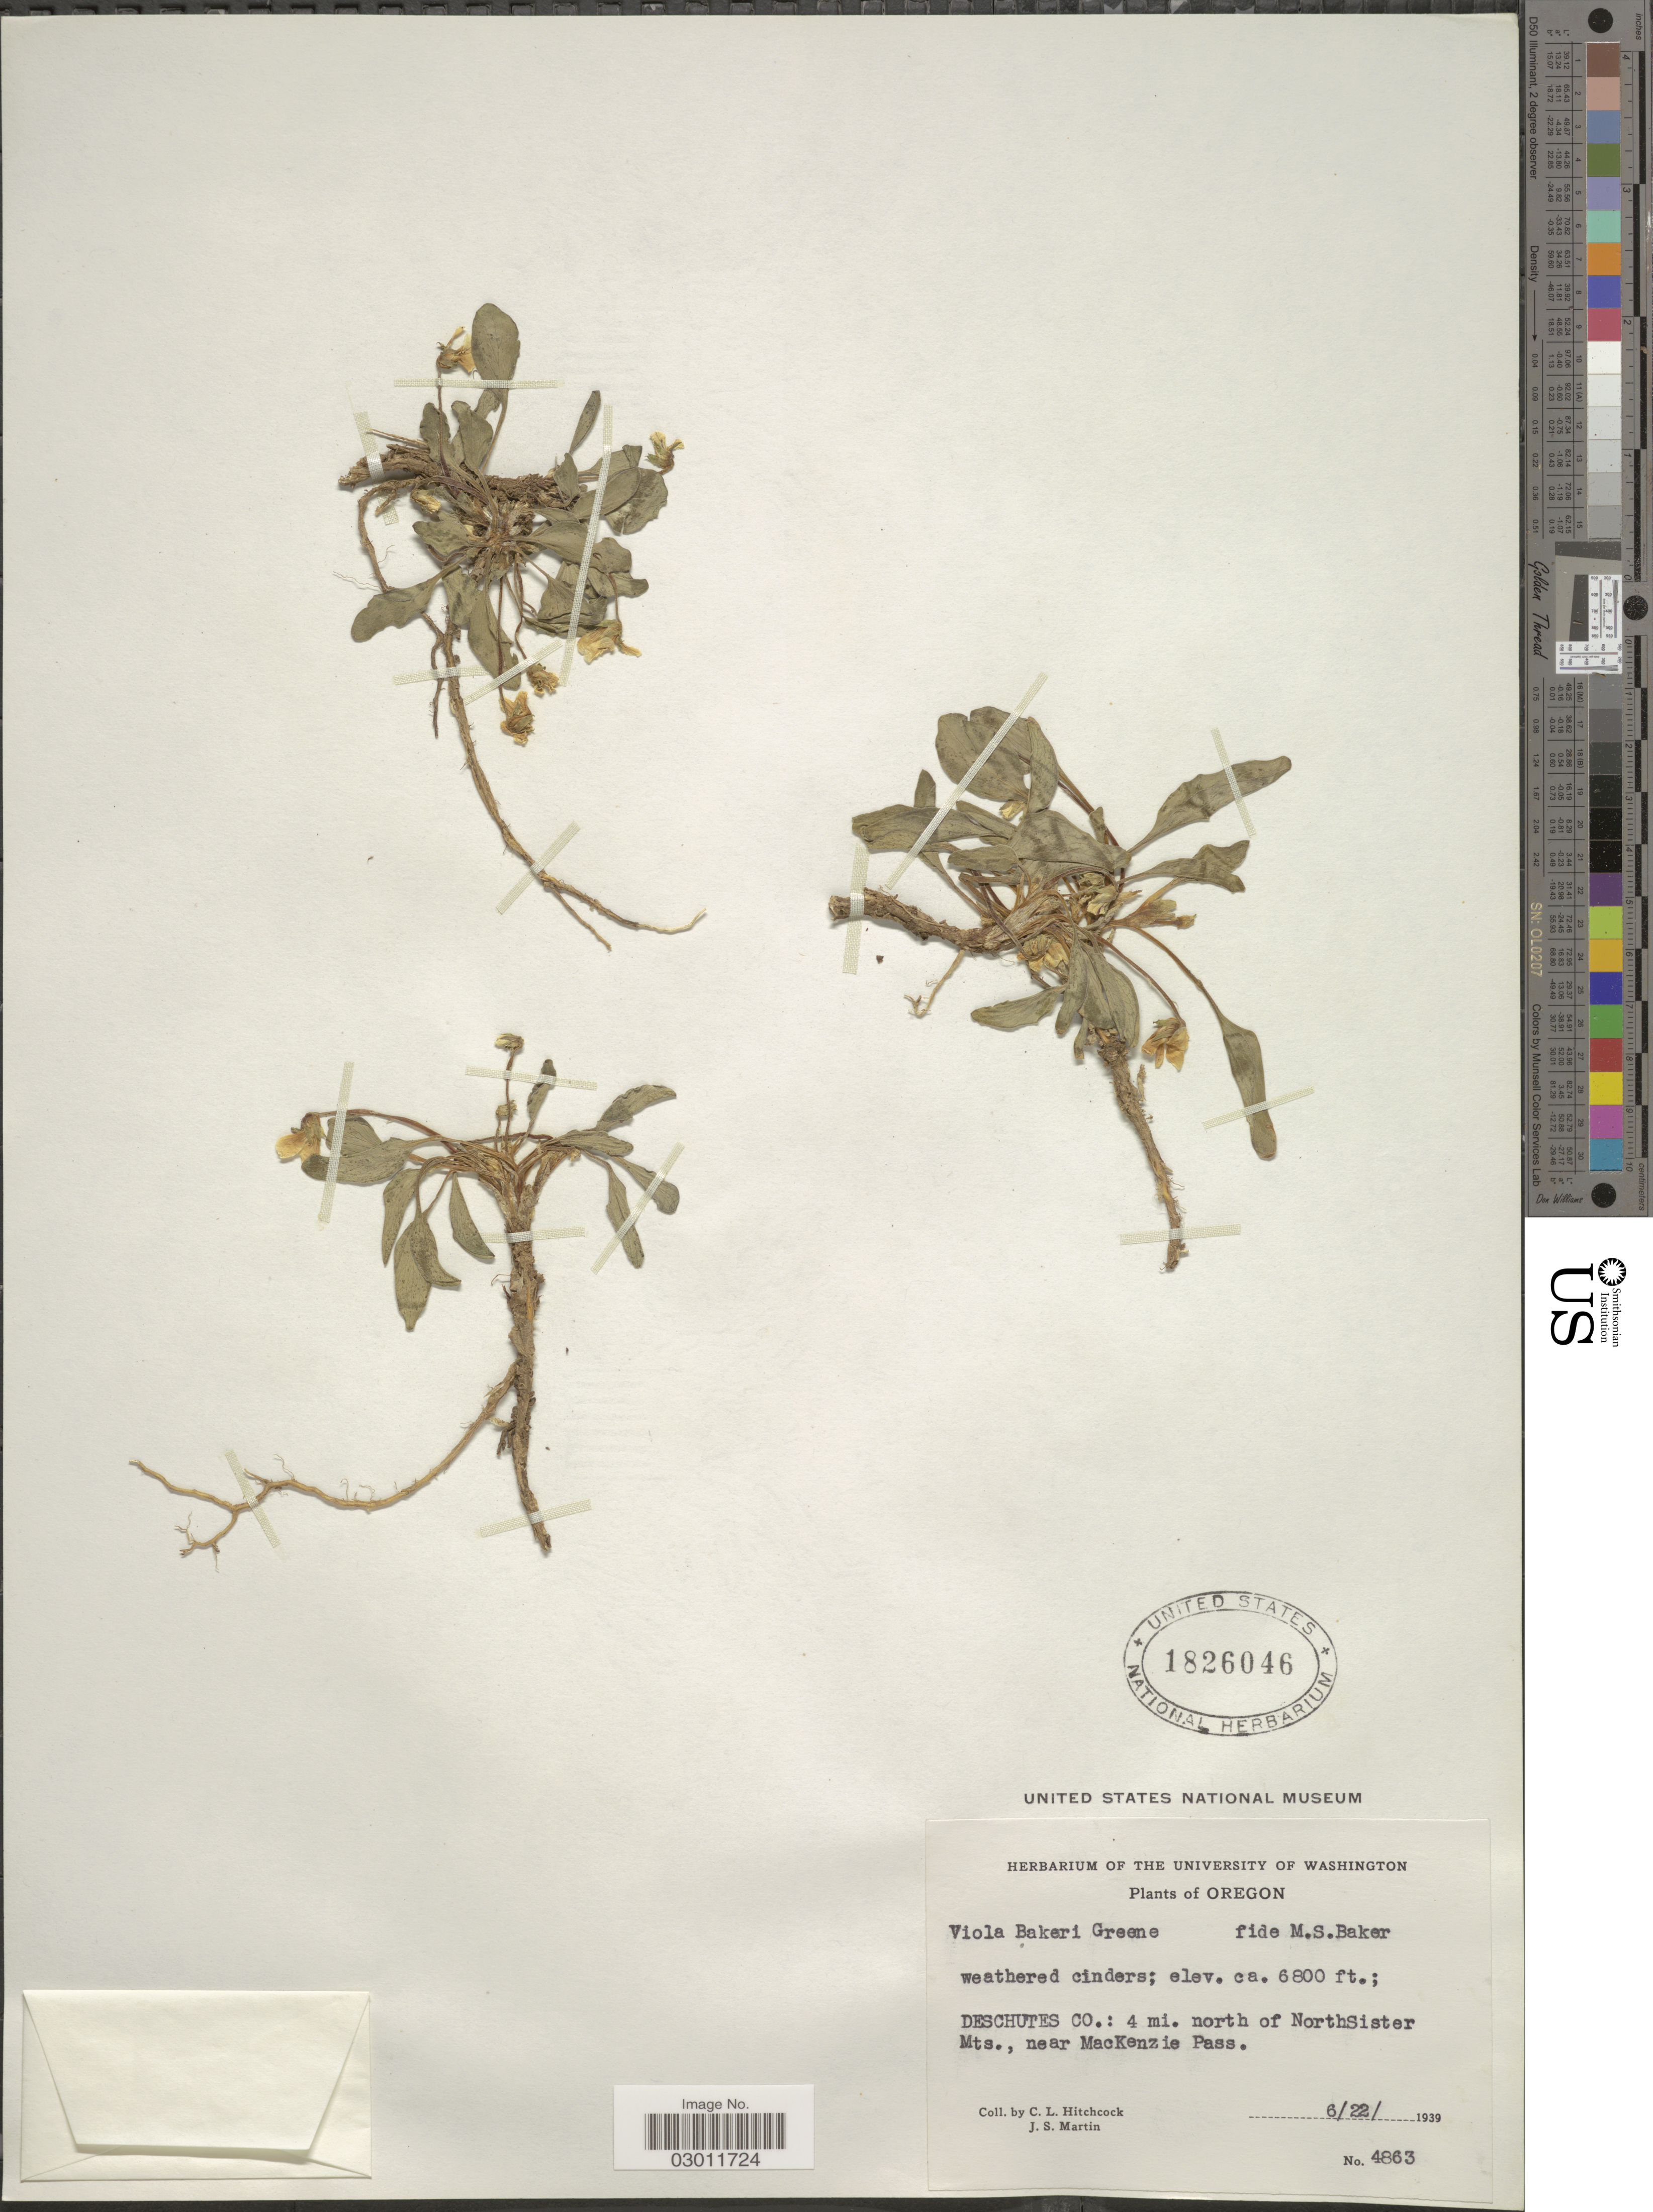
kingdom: Plantae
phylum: Tracheophyta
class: Magnoliopsida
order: Malpighiales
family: Violaceae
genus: Viola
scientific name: Viola bakeri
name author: Greene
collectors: C. L. Hitchcock & J. S. Martin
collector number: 4863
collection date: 1939-06-22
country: United States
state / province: Oregon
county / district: Deschutes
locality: Deschutes Co.: 4 mi. north of NorthSister Mts., near Mackenzie Pass.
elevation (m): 2073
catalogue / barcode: US 1826046